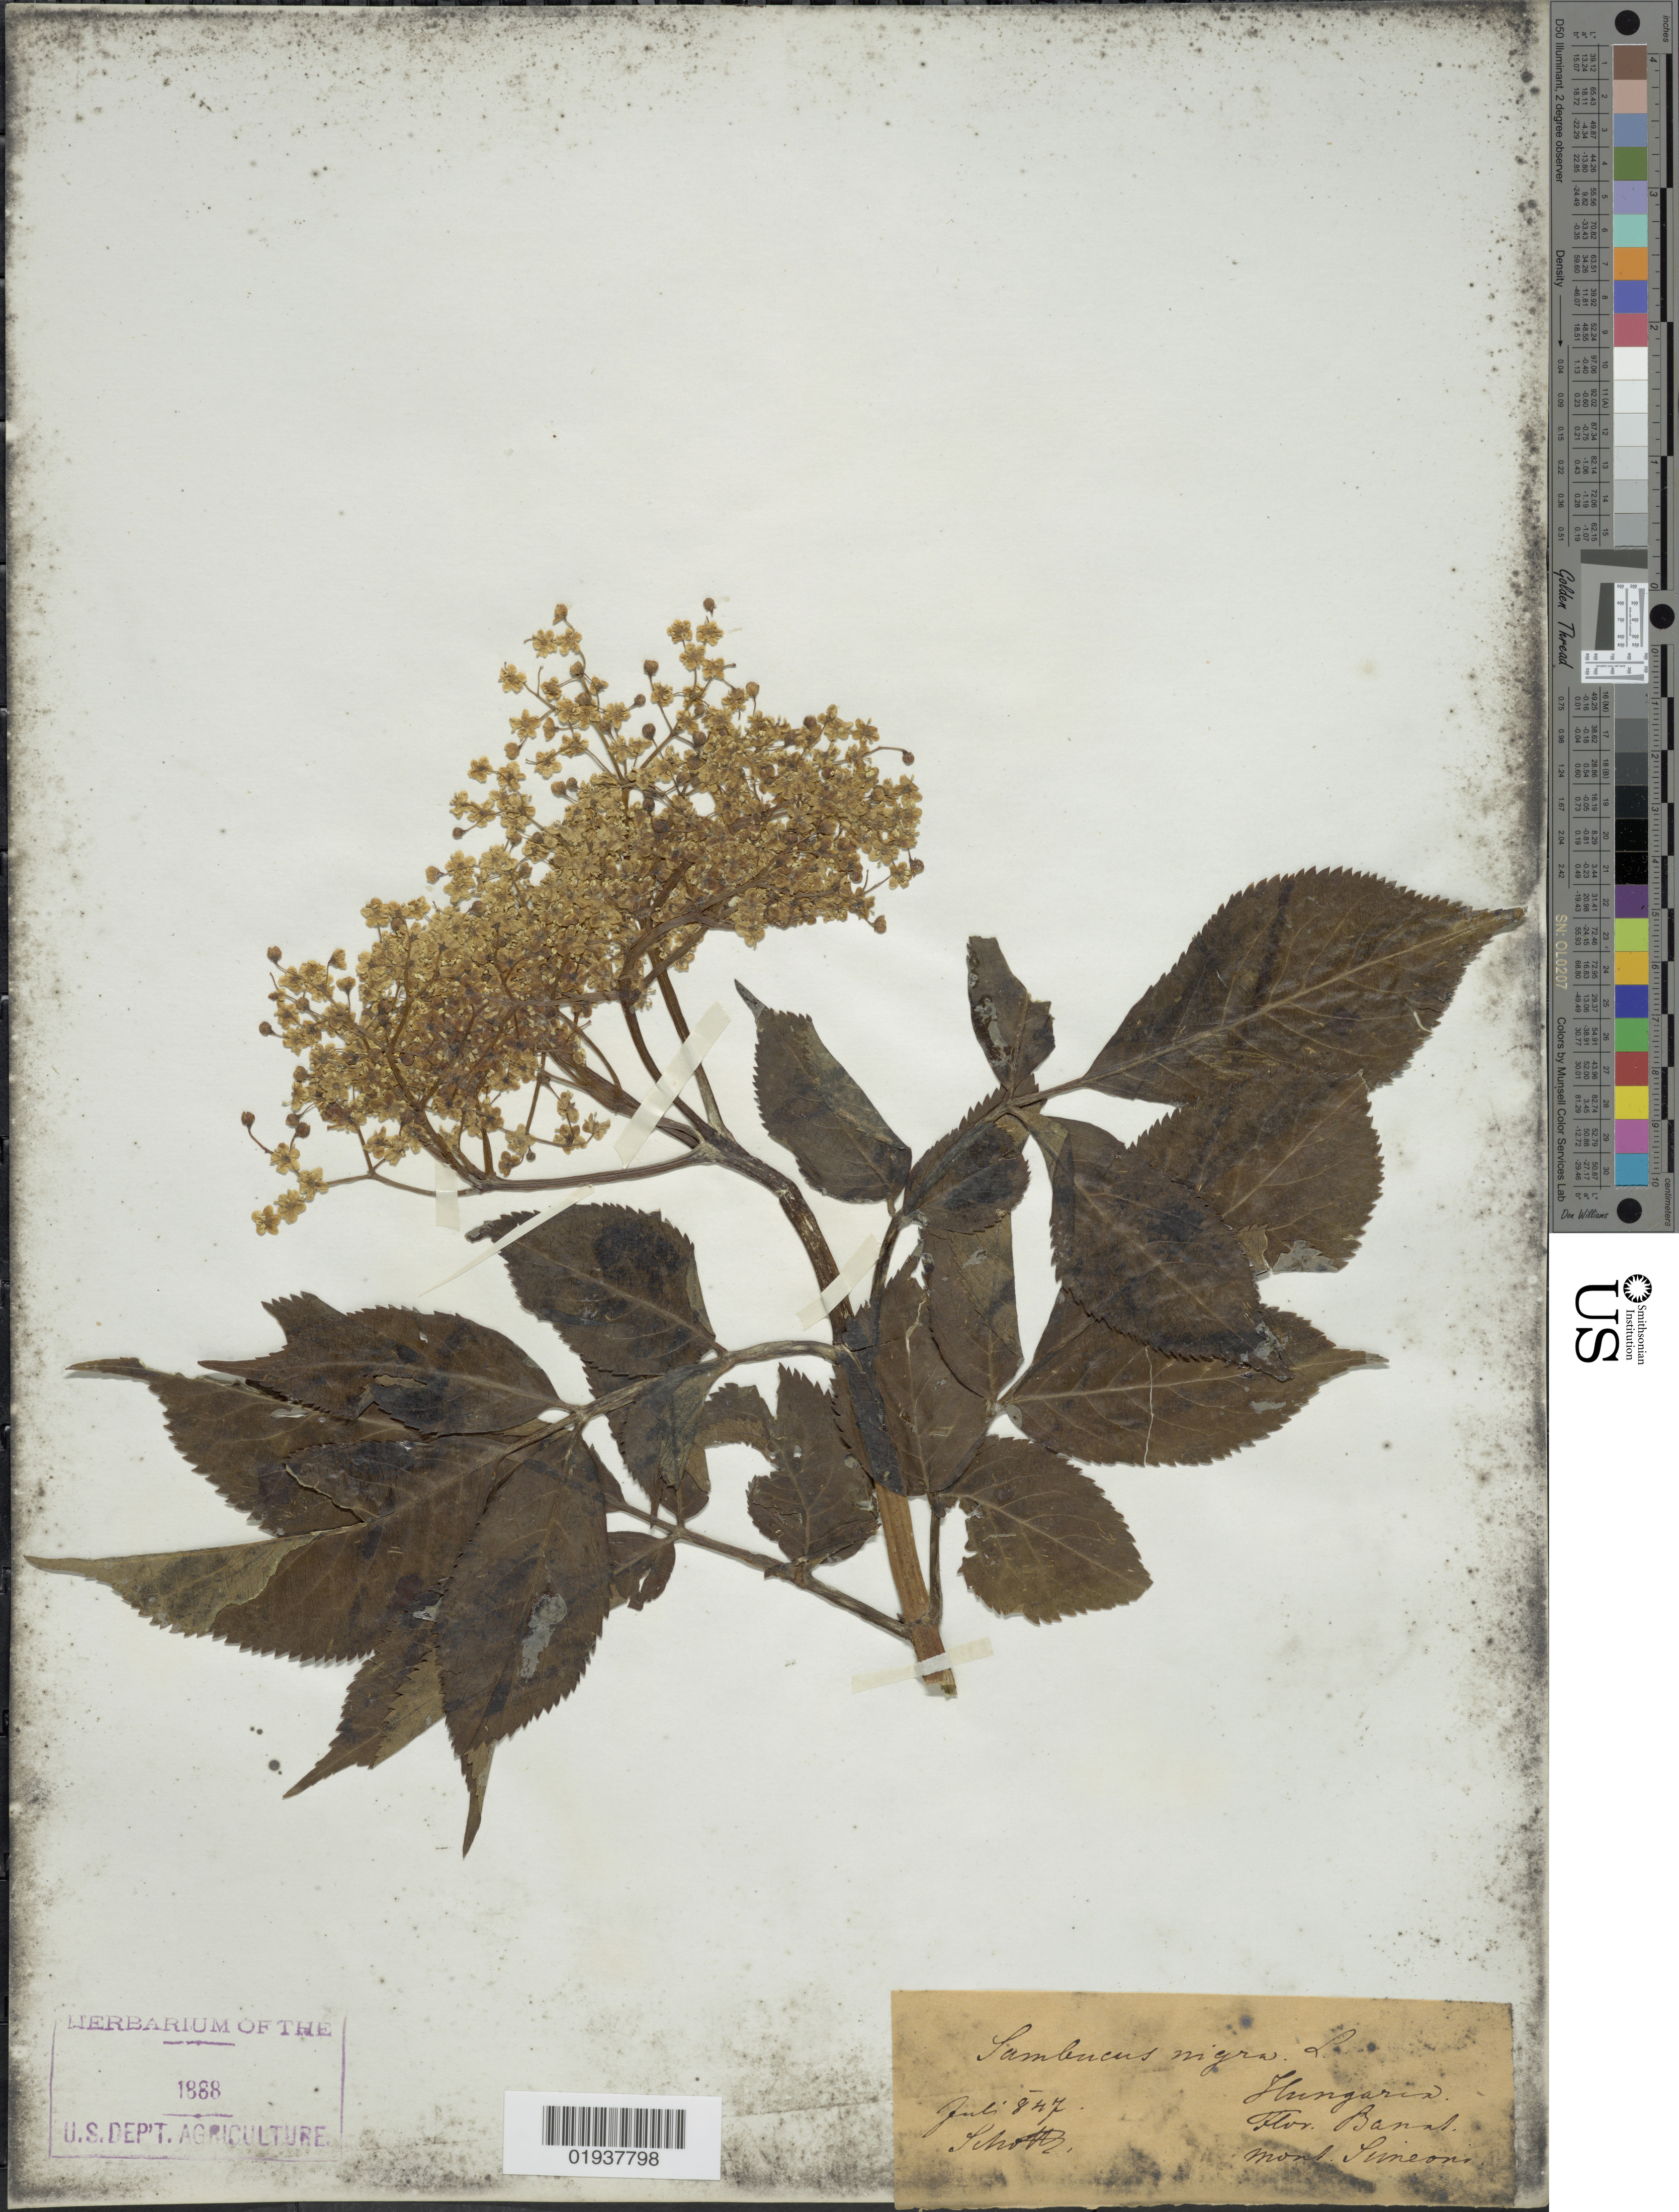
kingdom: Plantae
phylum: Tracheophyta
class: Magnoliopsida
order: Dipsacales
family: Viburnaceae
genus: Sambucus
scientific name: Sambucus nigra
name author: L.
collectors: -. Schotz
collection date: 1847-07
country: Hungary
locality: Mont Simeoni [interpreted]